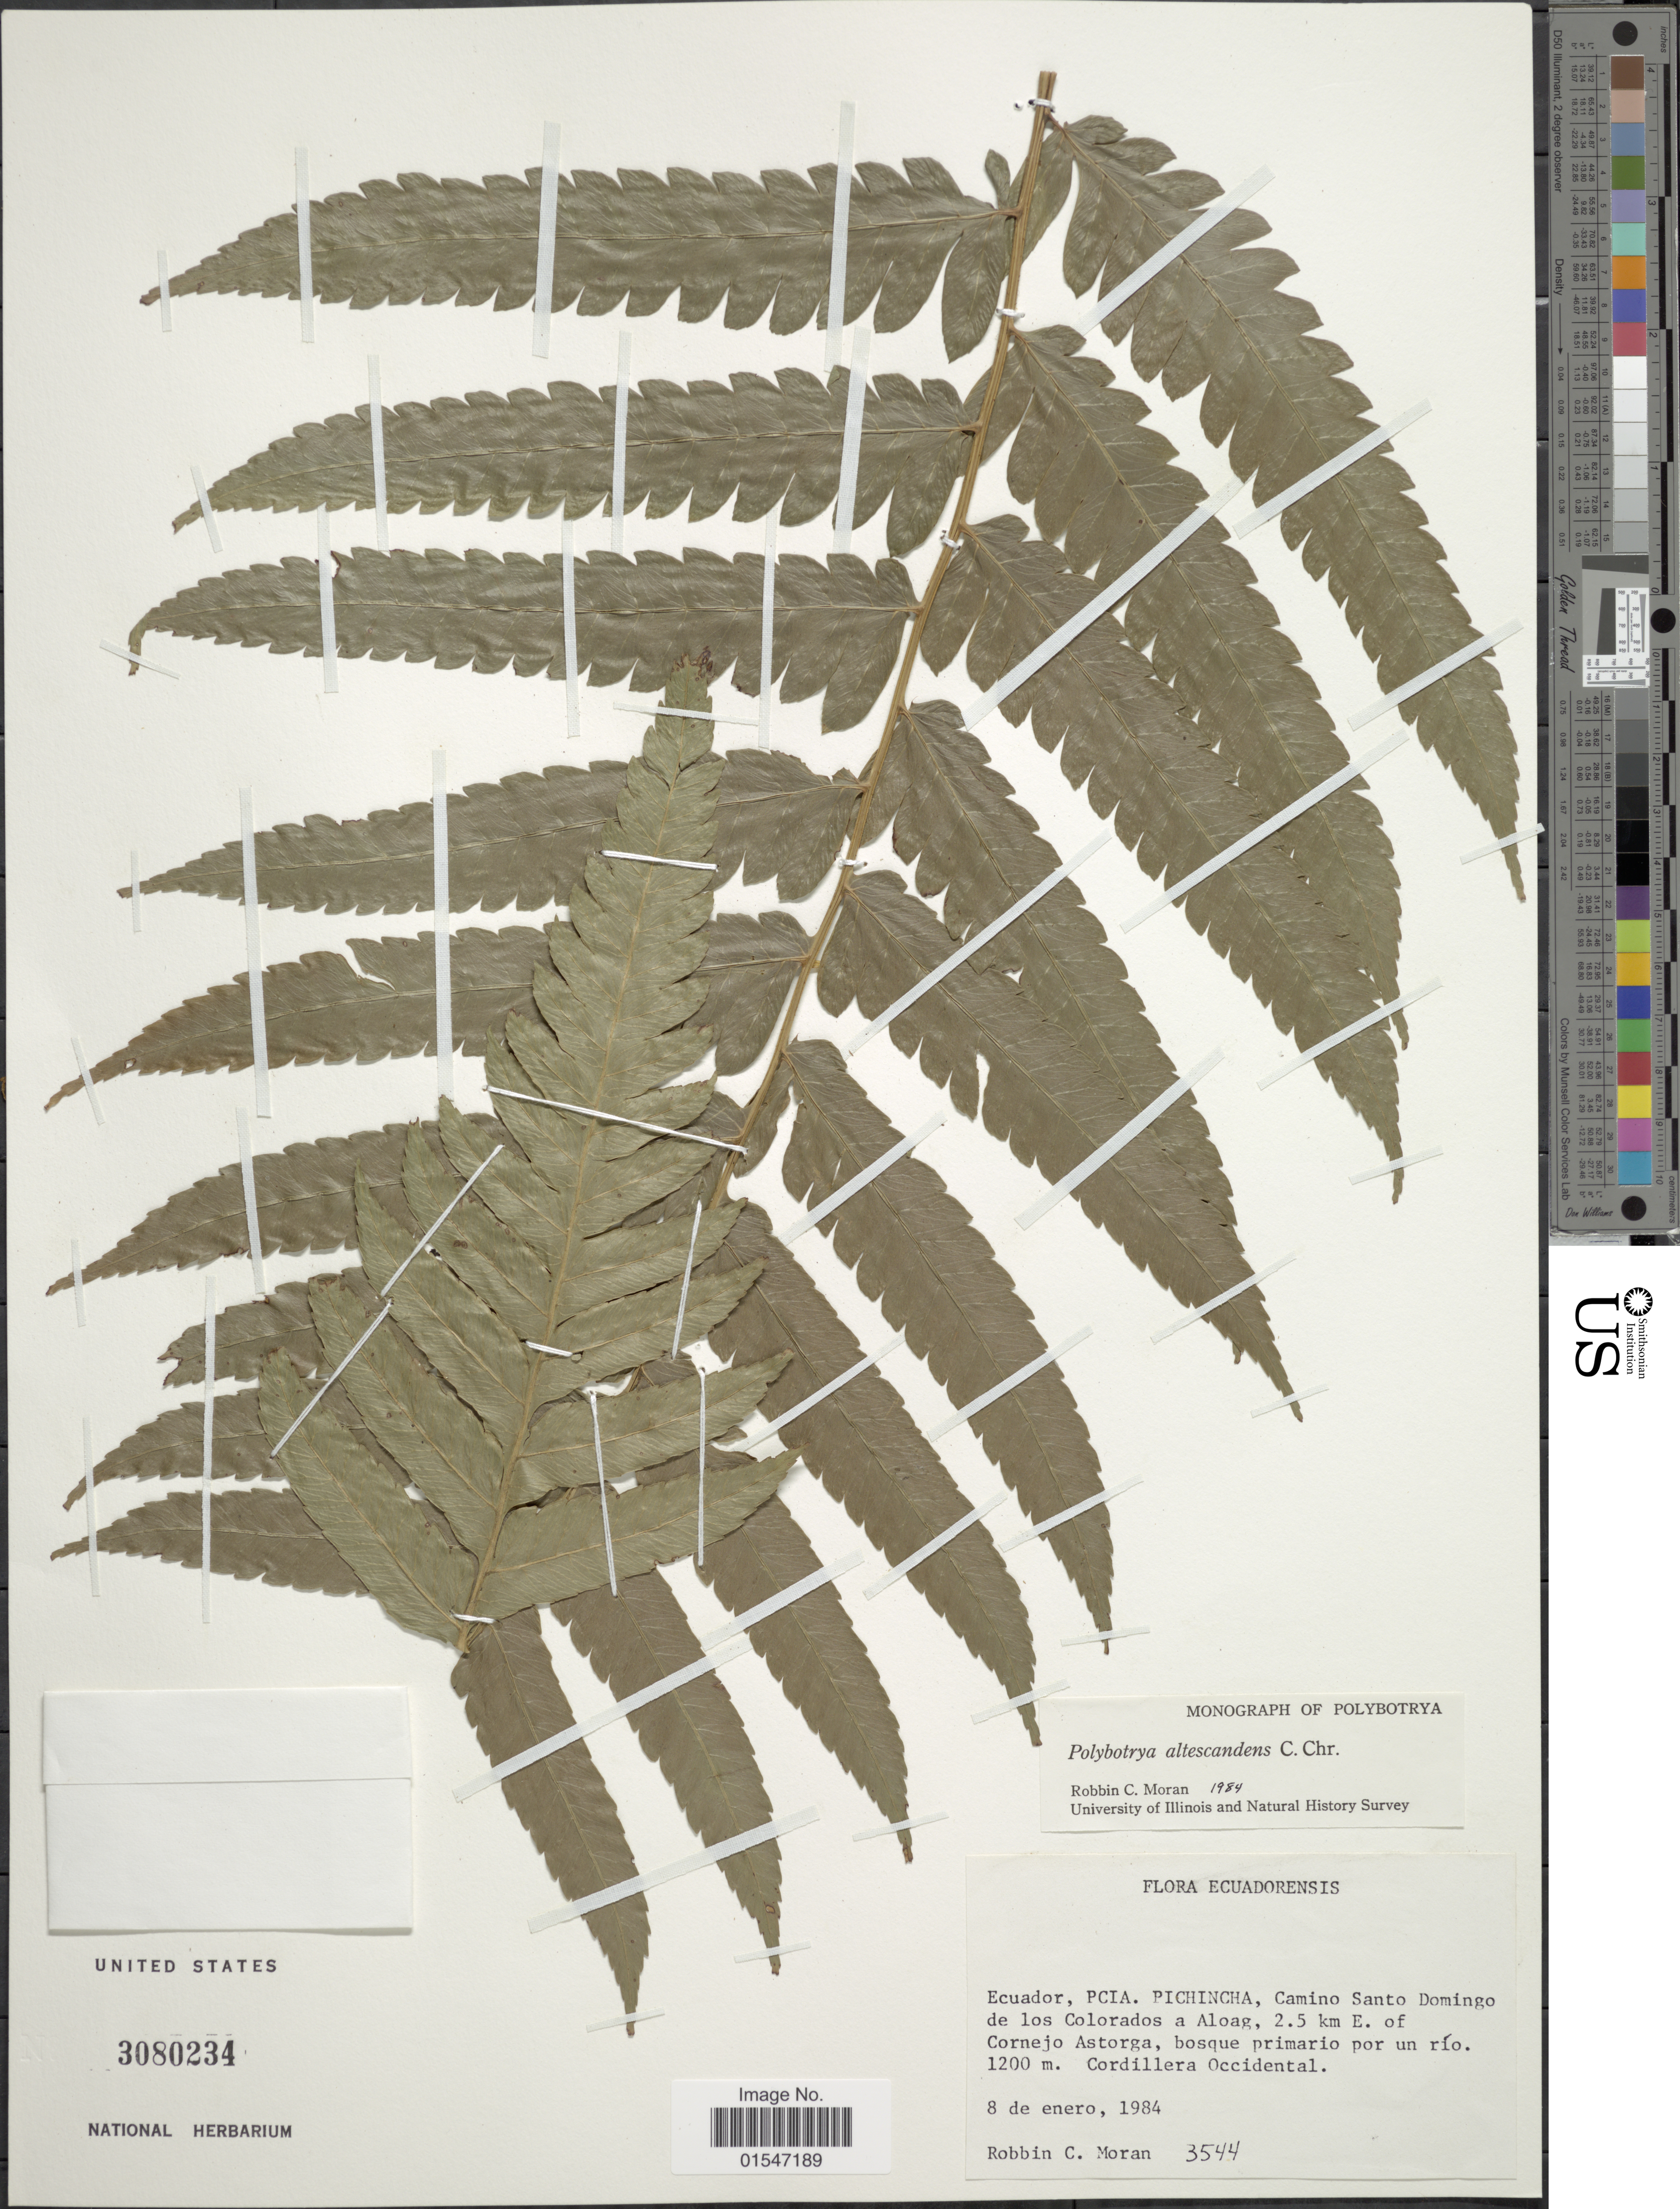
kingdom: Plantae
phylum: Tracheophyta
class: Polypodiopsida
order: Polypodiales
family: Dryopteridaceae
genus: Polybotrya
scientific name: Polybotrya altescandens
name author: C. Chr.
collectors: R. C. Moran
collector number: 3544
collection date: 1984-01-08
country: Ecuador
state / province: Pichincha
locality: Camino Santo Domingo de los Colorados a Aloag, 2. 5 km E. of Cornejo Astorga, bosque primario por un río, Cordillera Occidental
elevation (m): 1200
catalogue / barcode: US 3080234